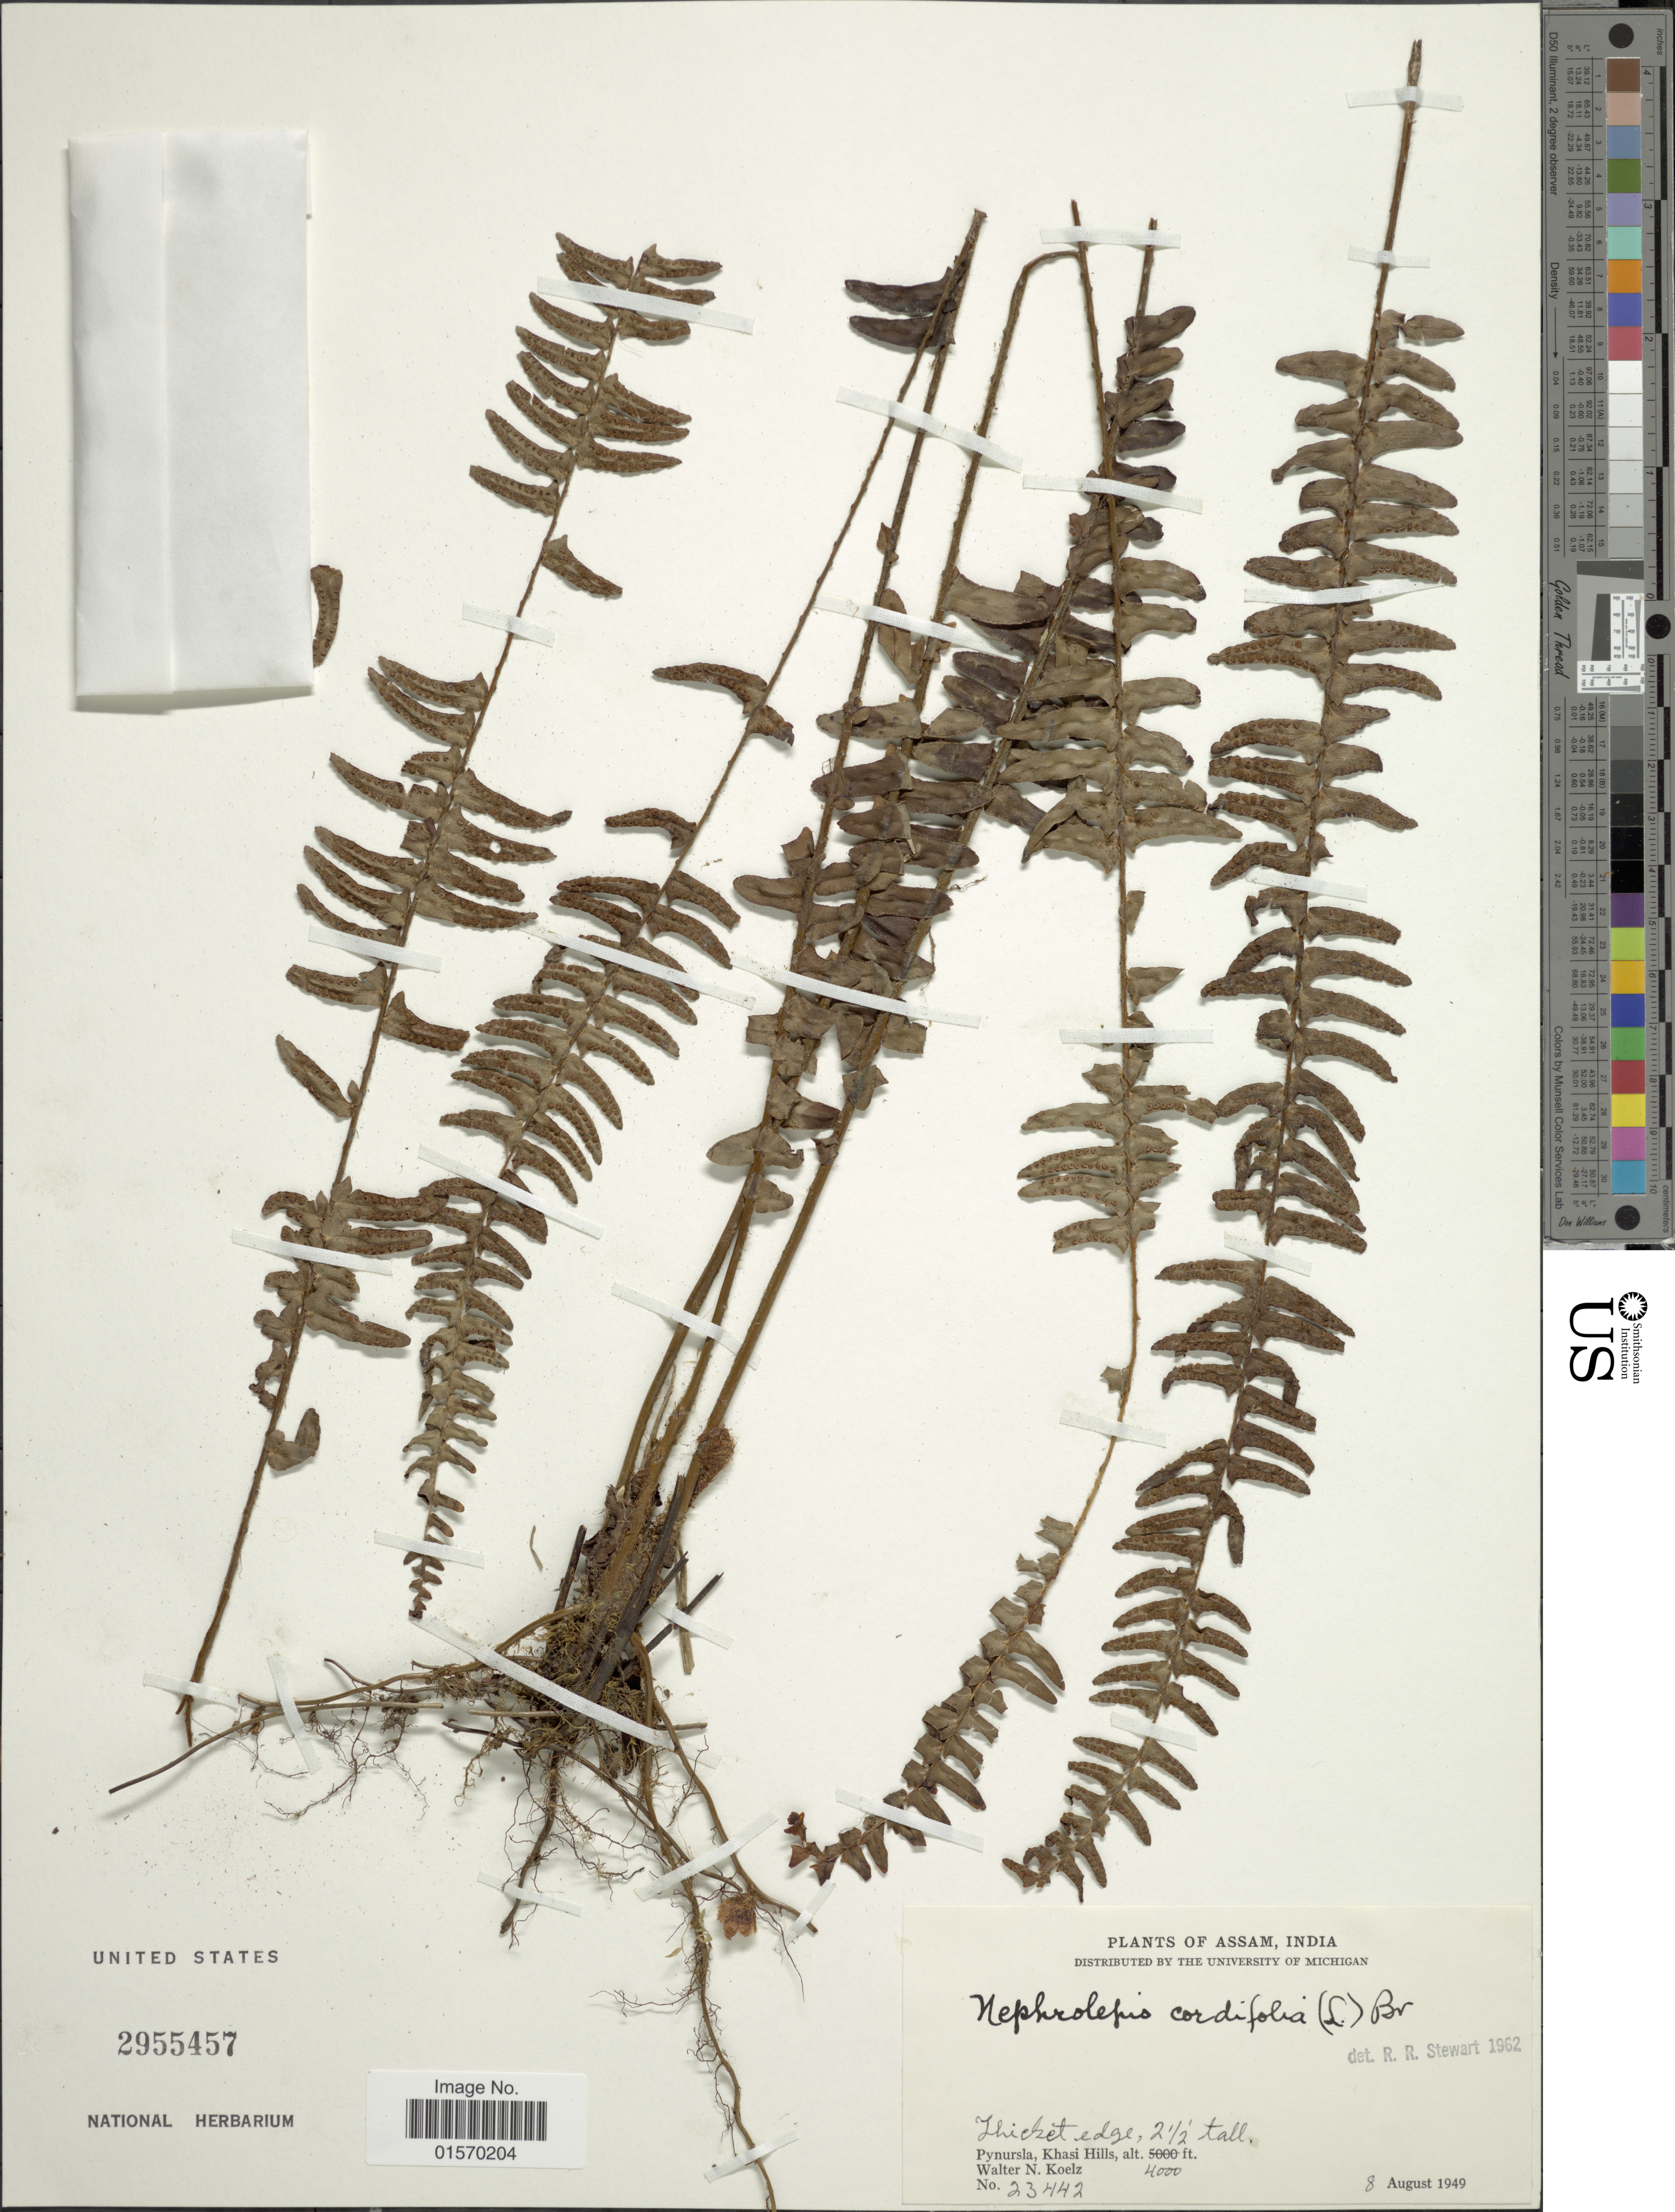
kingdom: Plantae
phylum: Tracheophyta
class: Polypodiopsida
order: Polypodiales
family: Nephrolepidaceae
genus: Nephrolepis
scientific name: Nephrolepis cordifolia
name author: (L.) C. Presl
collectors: W. N. Koelz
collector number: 23442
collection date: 1949-08-08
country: India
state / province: Meghalaya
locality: Pynursla, Khasi Hills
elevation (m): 1219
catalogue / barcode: US 2955457